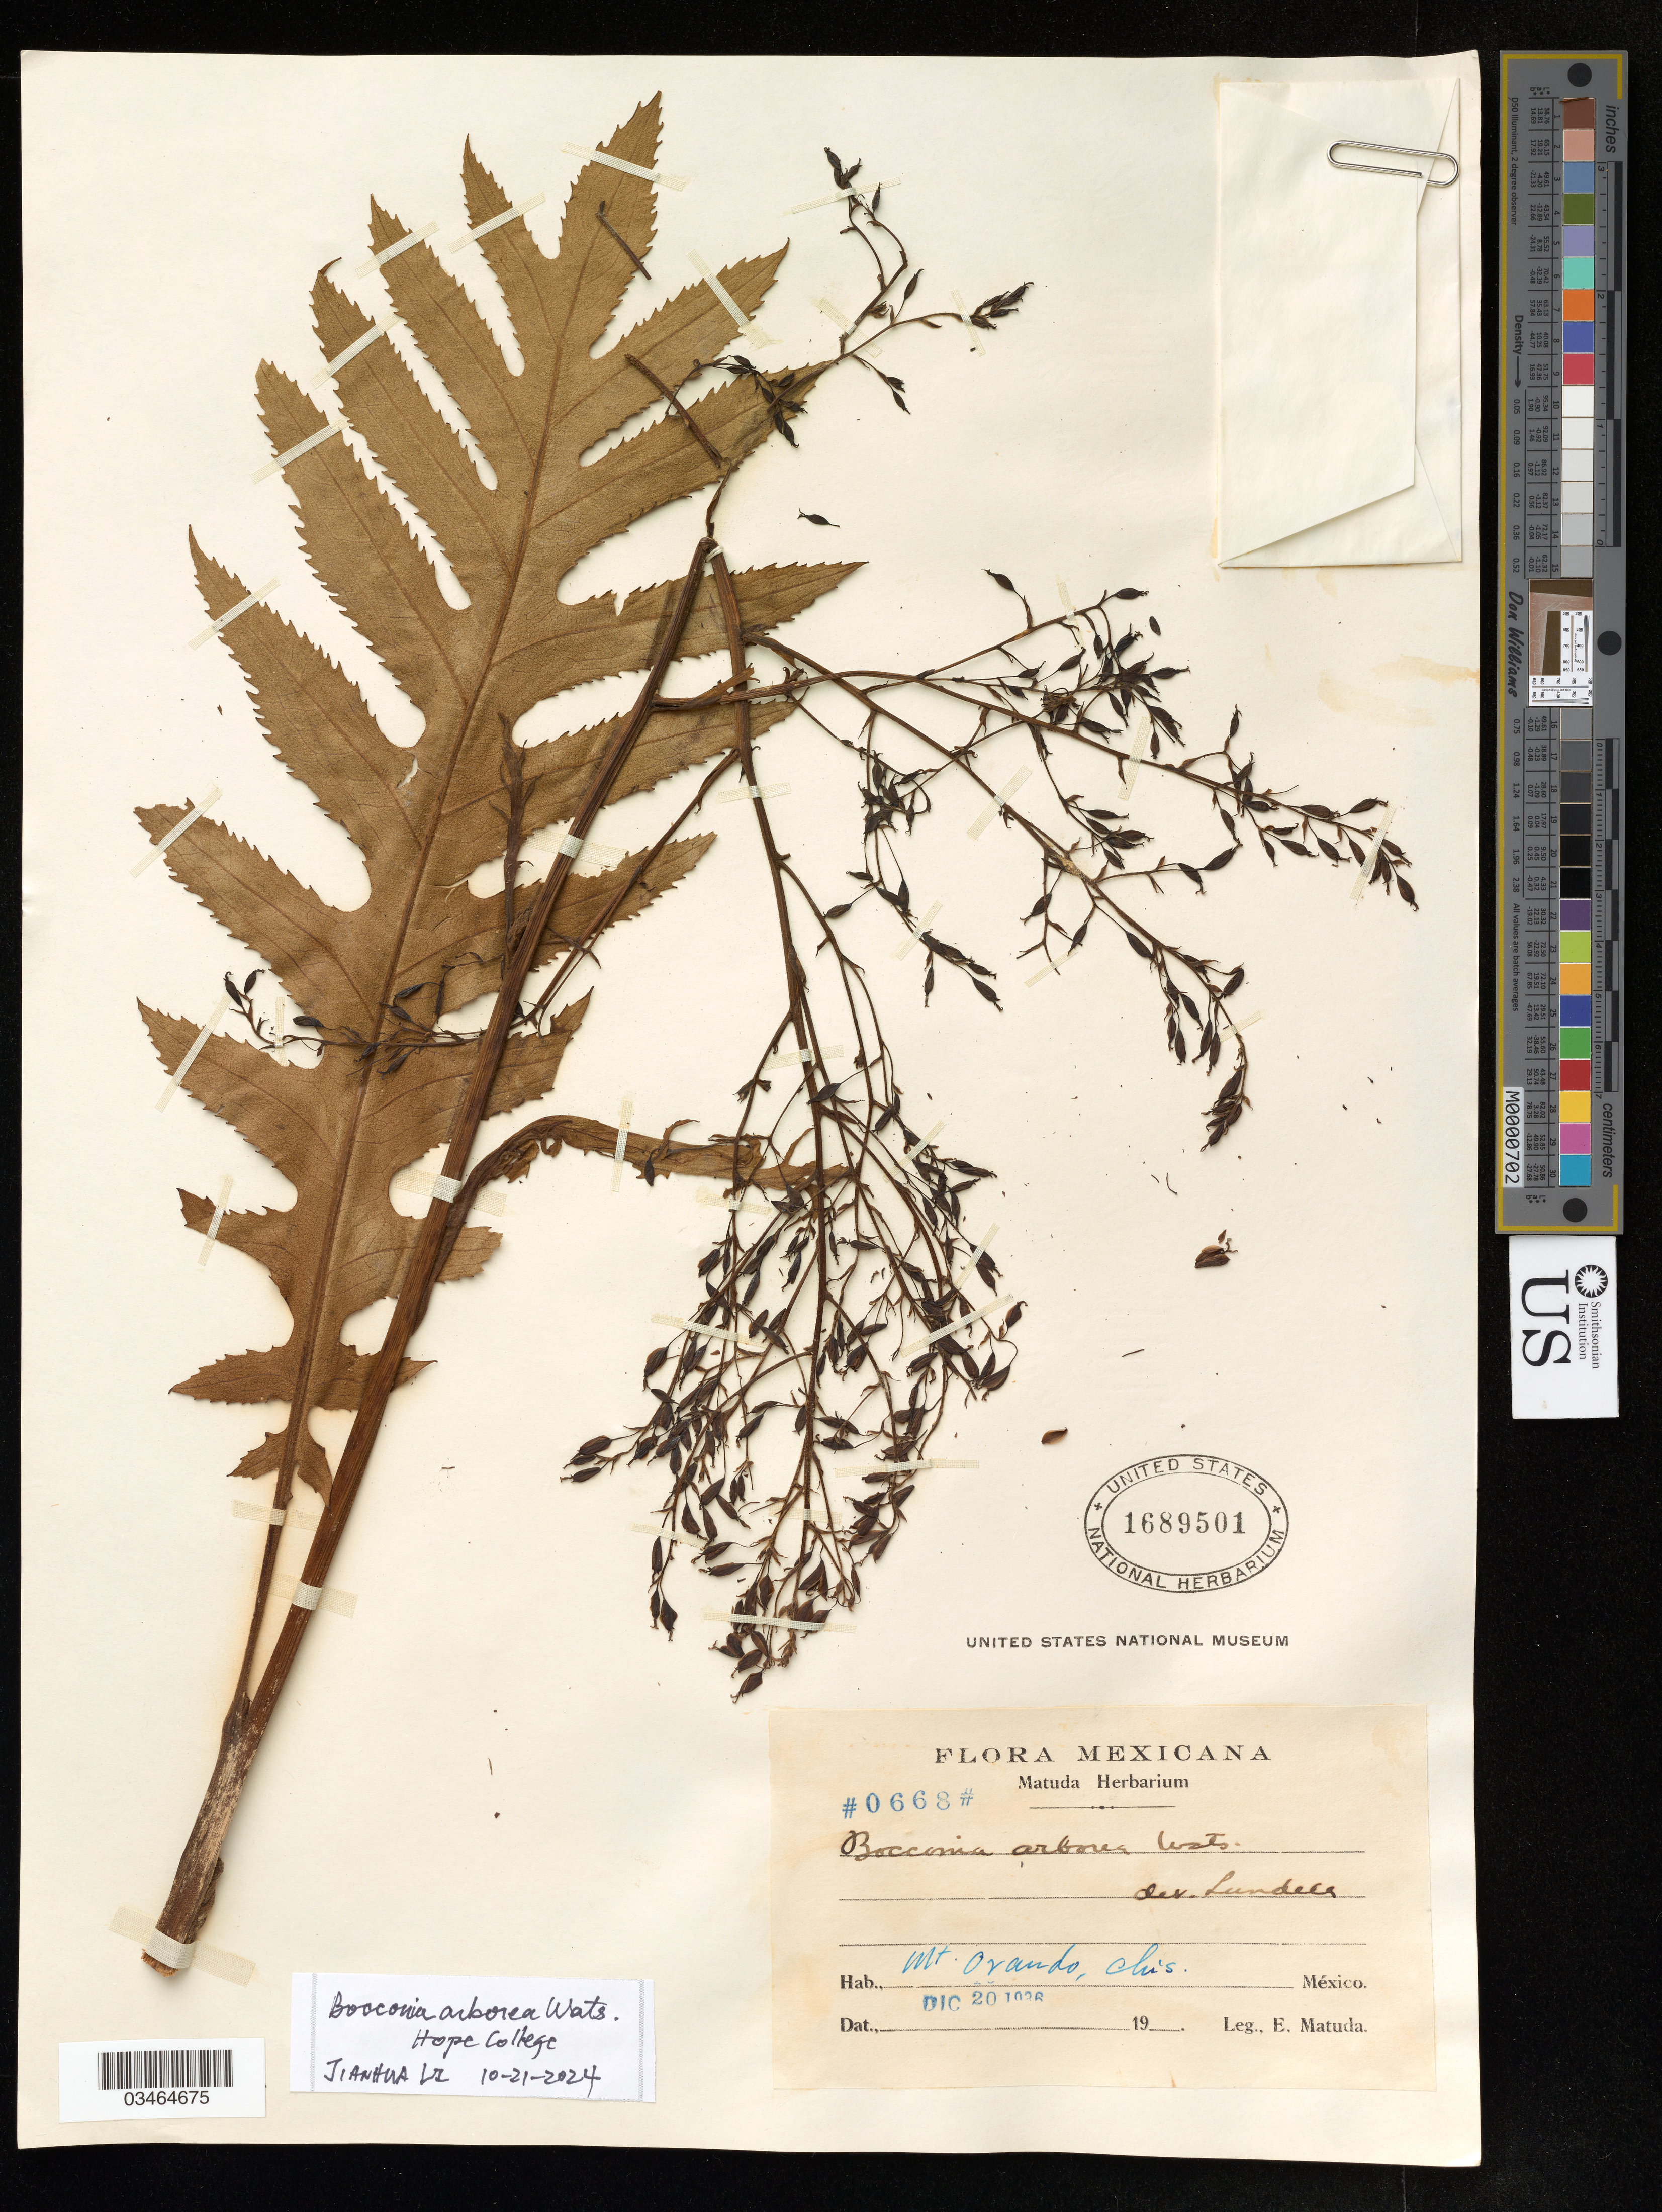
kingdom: Plantae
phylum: Tracheophyta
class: Magnoliopsida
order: Ranunculales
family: Papaveraceae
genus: Bocconia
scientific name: Bocconia arborea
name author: S. Watson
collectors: E. Matuda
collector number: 0668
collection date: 1936-12-20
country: Mexico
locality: Mt. Ovando, Chis.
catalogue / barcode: US 1689501